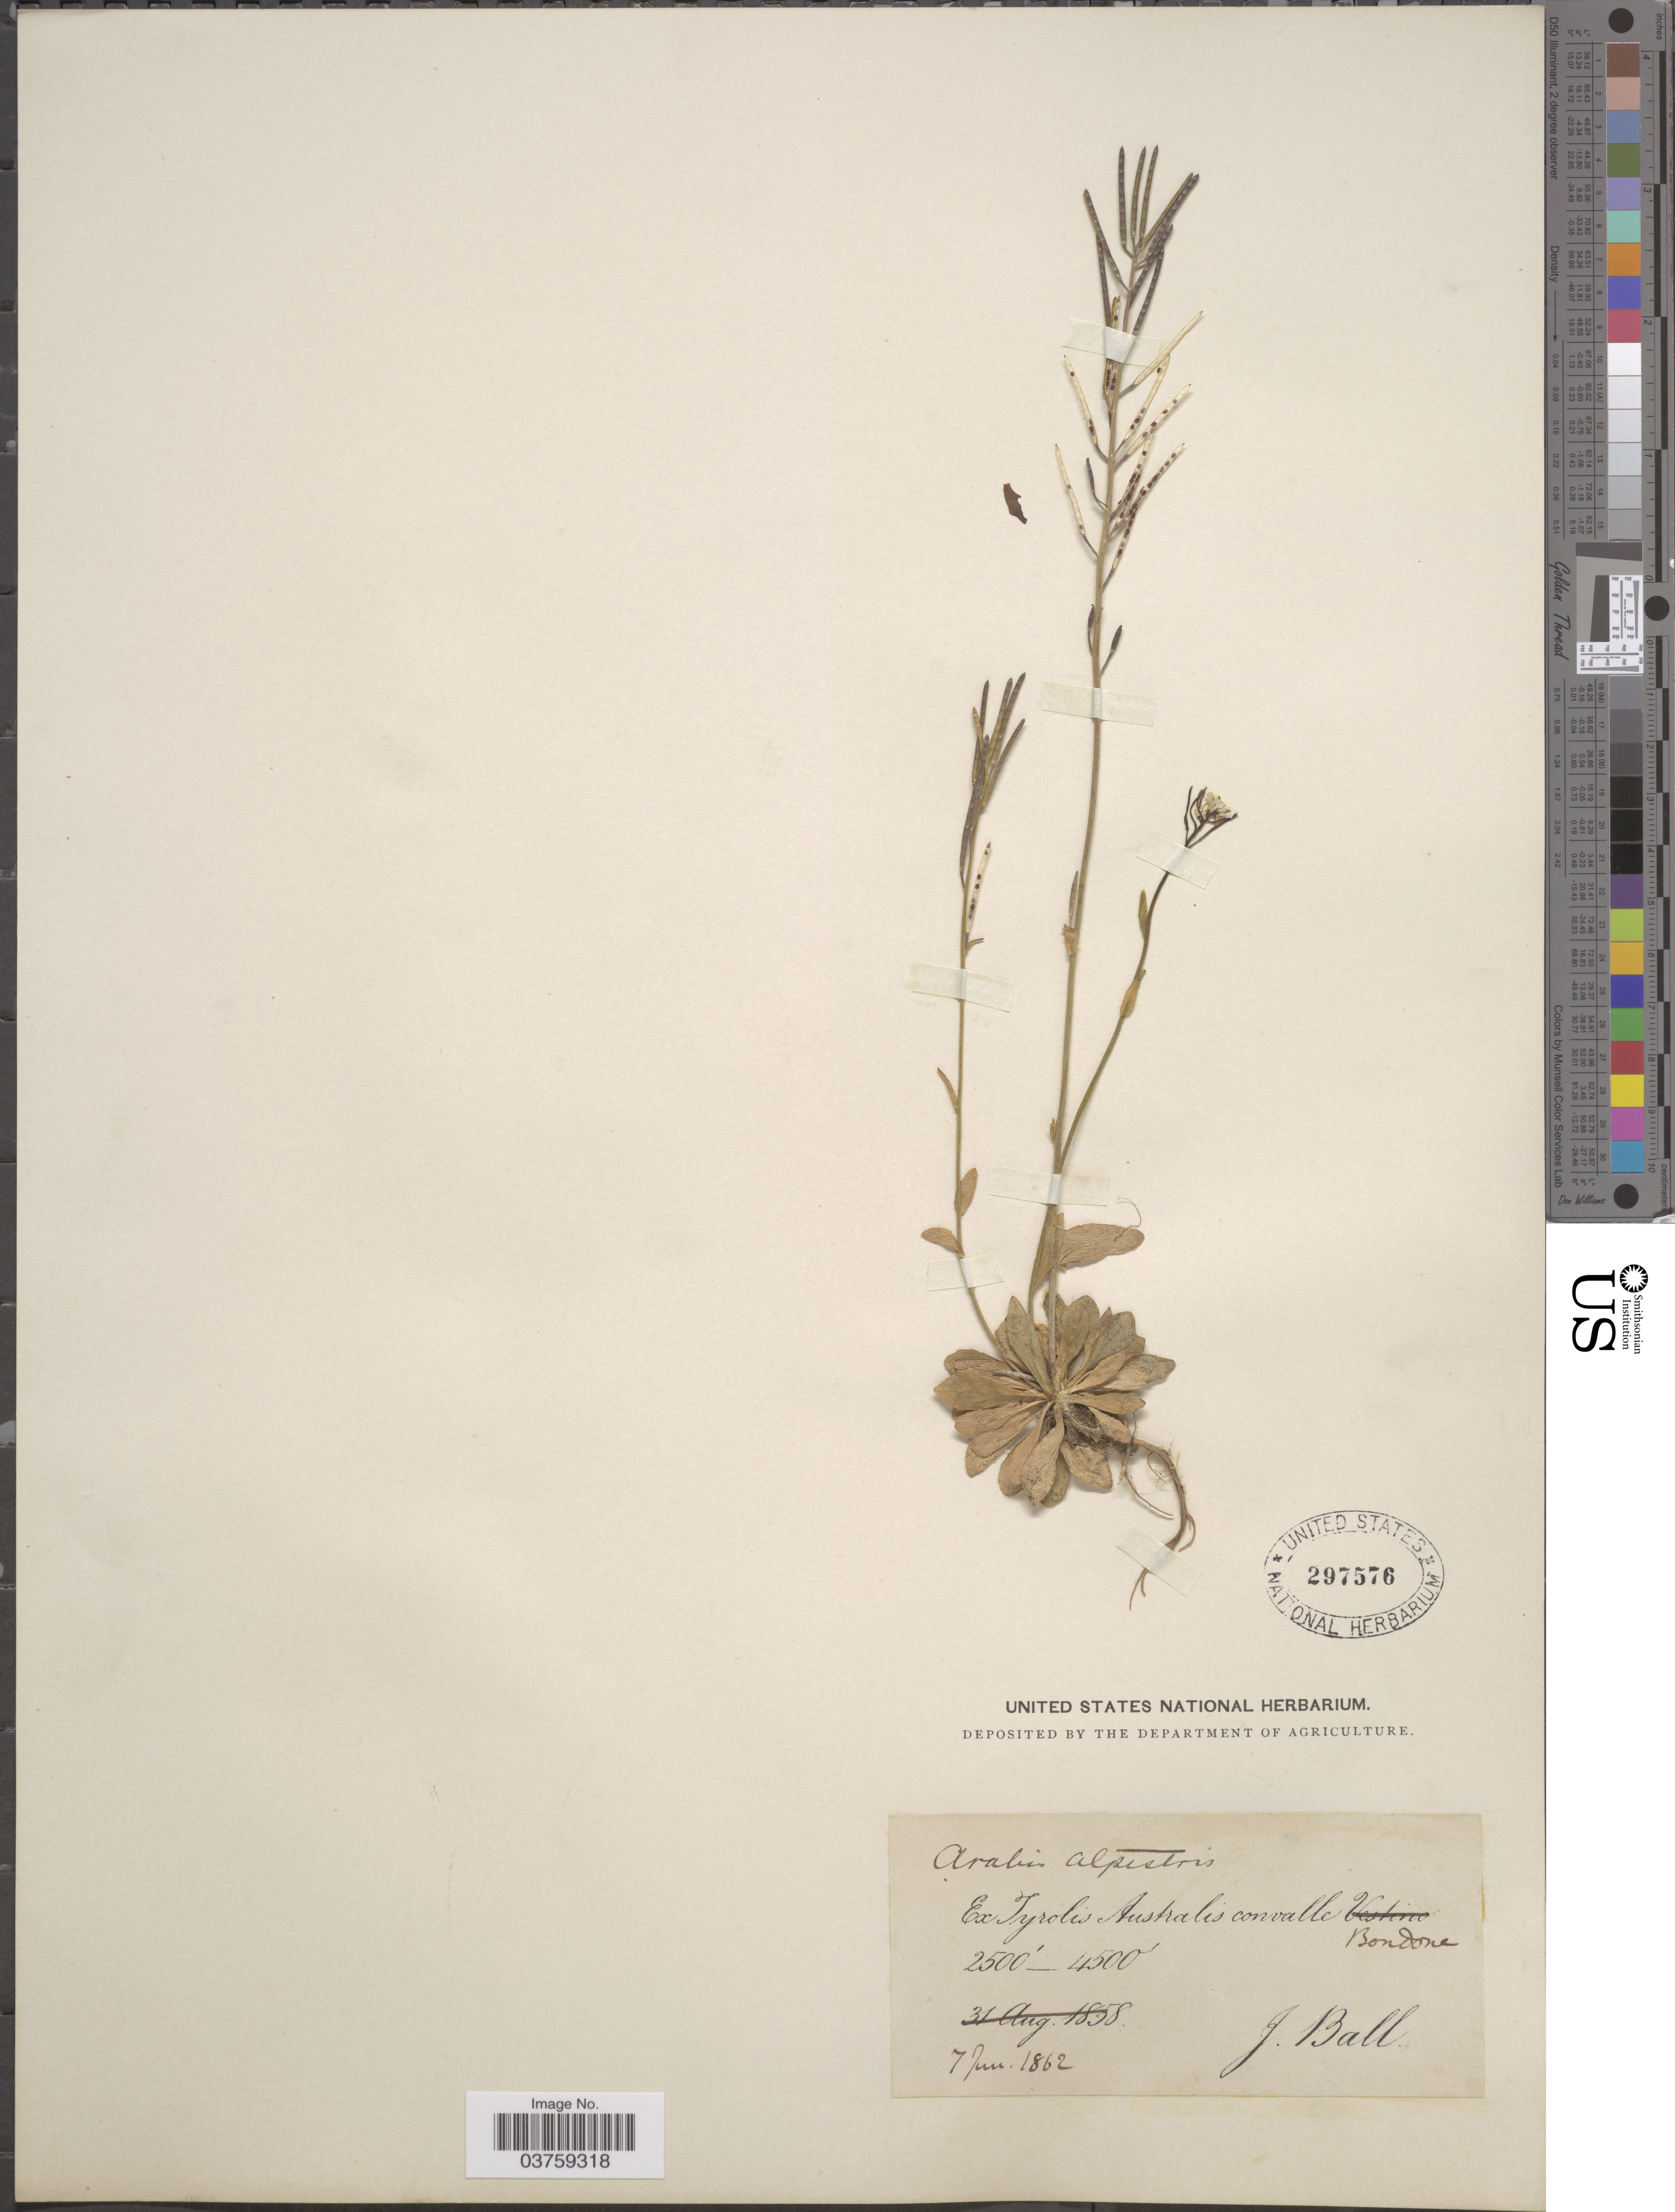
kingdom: Plantae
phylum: Tracheophyta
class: Magnoliopsida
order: Brassicales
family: Brassicaceae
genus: Arabis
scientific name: Arabis alpestris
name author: Schleich. ex Rchb.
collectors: J. Ball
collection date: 1862-06-07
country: Italy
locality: Ex Tyrolis Australis convalle Bondone.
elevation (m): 762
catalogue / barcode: US 297576